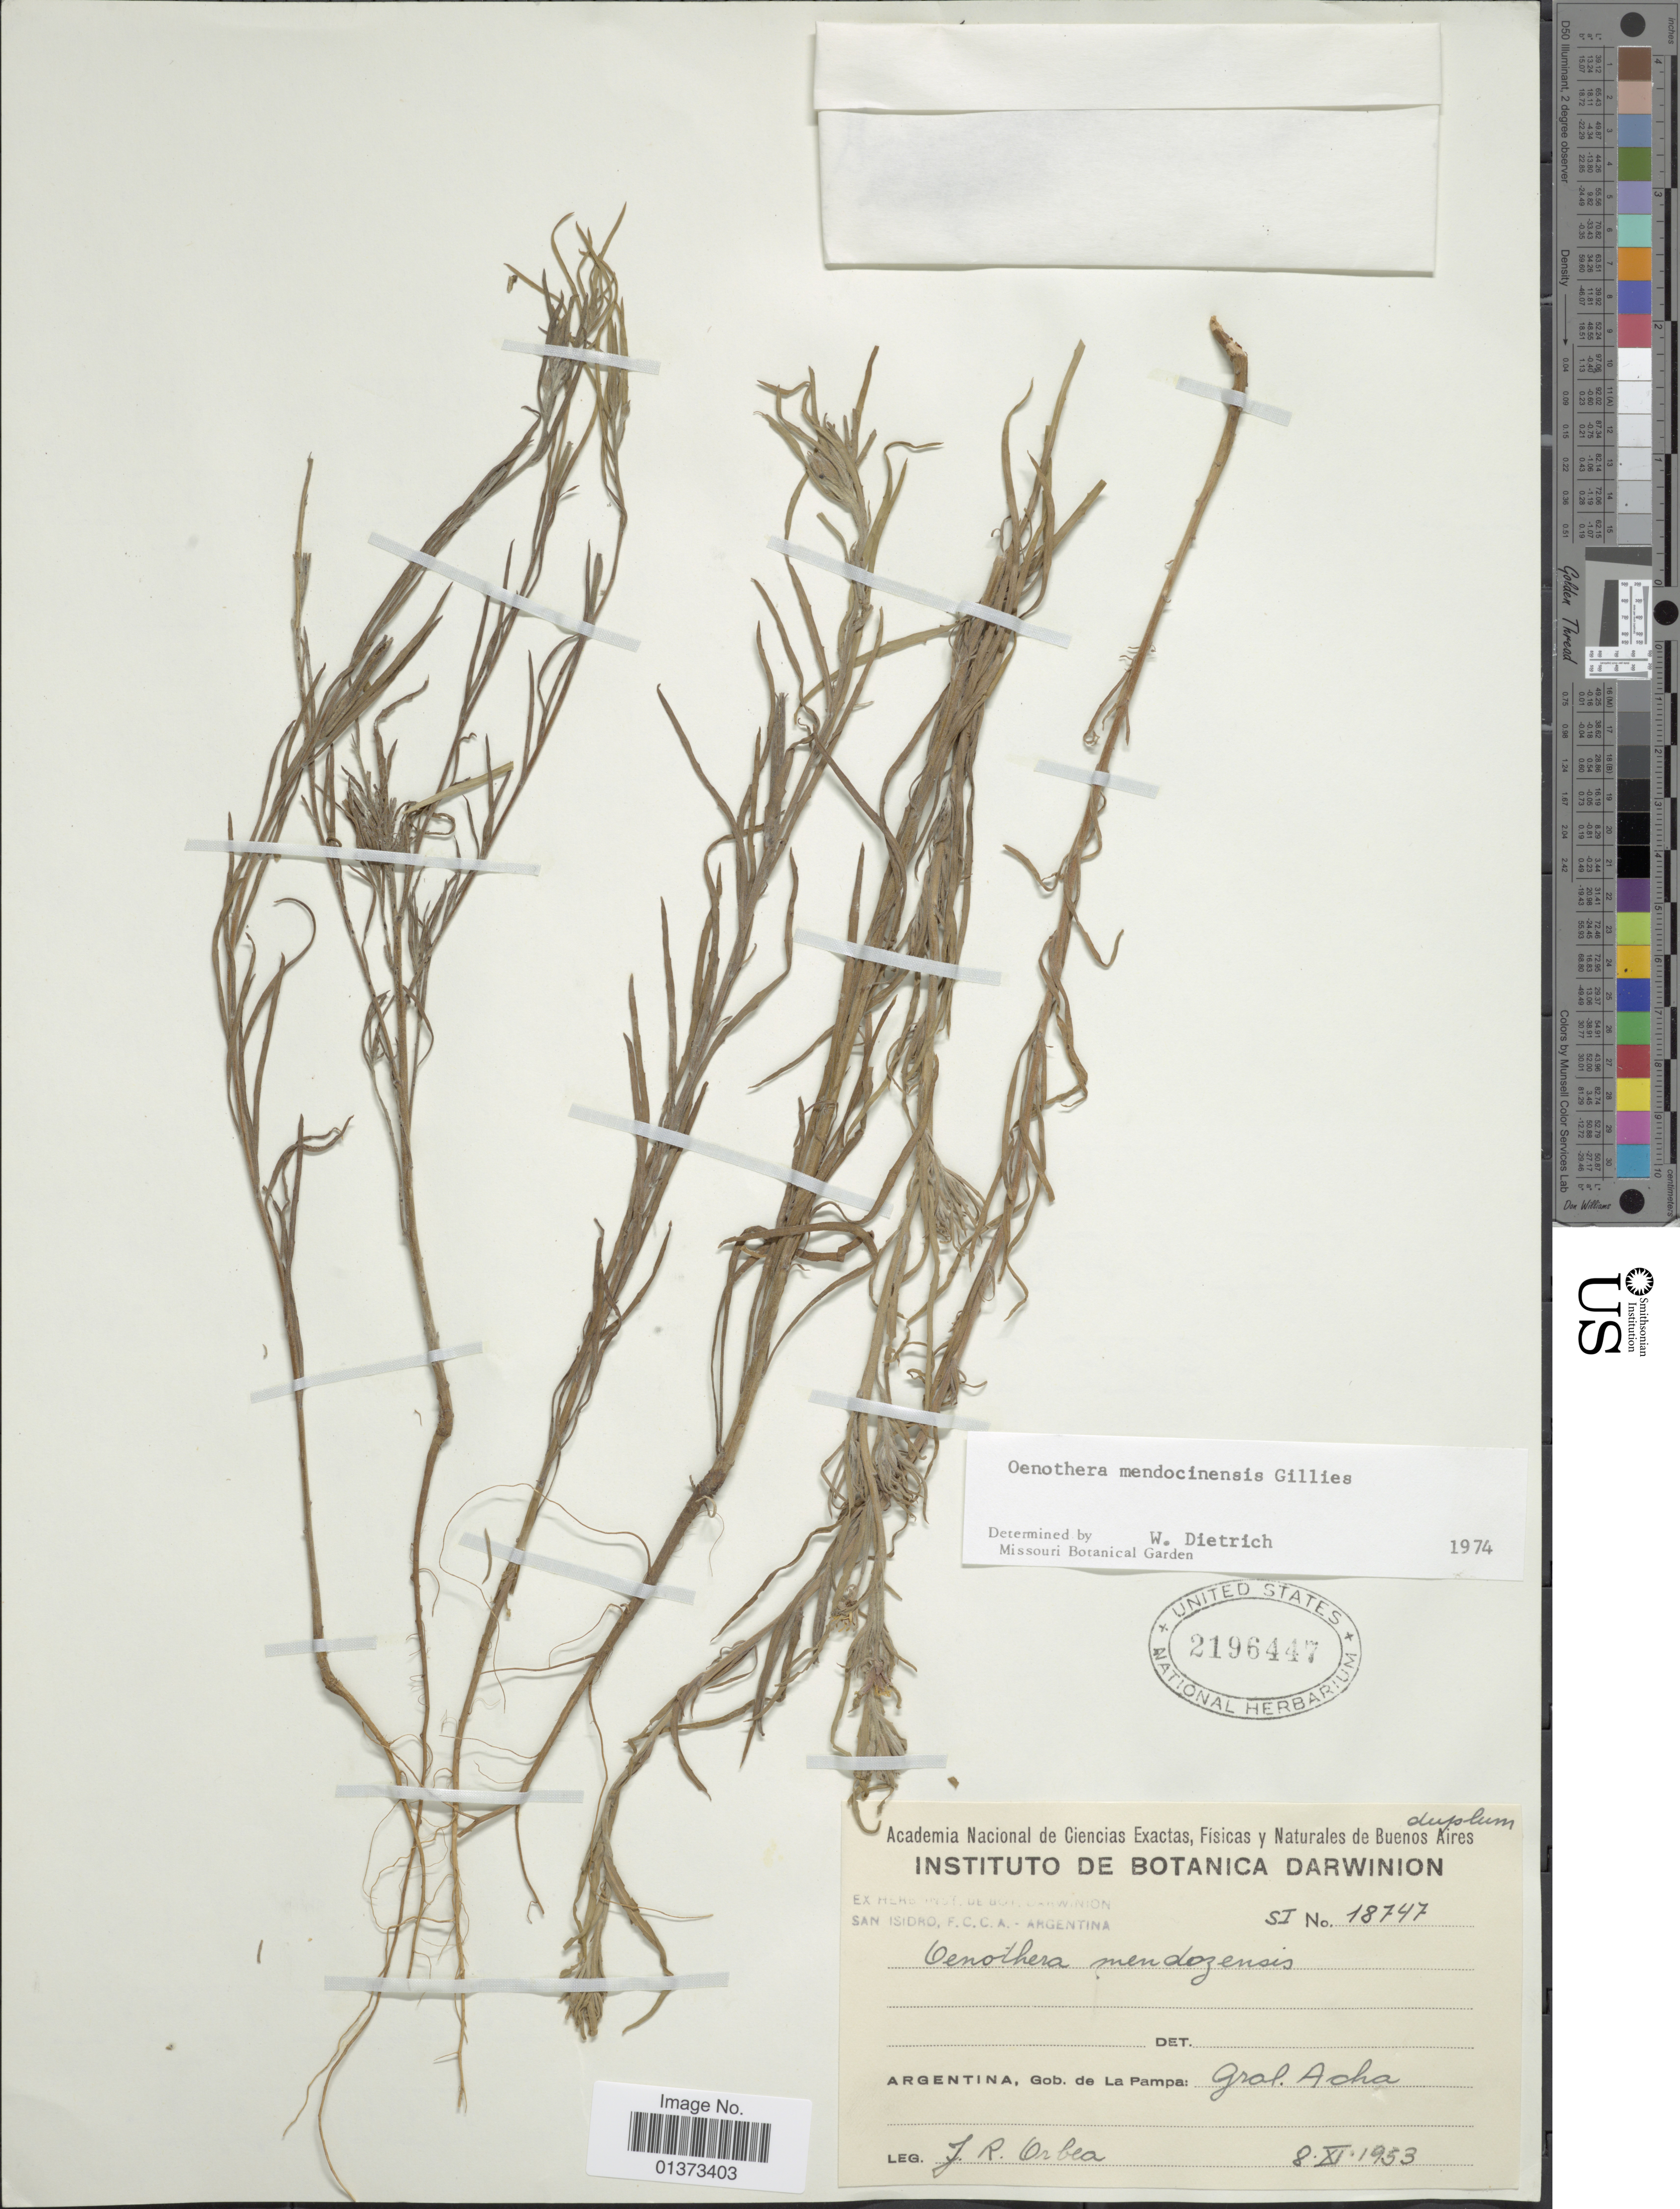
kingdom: Plantae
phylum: Tracheophyta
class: Magnoliopsida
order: Myrtales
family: Onagraceae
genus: Oenothera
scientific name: Oenothera mendocinensis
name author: Gillies ex Hook. & Arn.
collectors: J. Orbea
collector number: SI18747*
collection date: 1953-11-08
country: Argentina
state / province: La Pampa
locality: Gral. Acha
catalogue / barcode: US 2196447